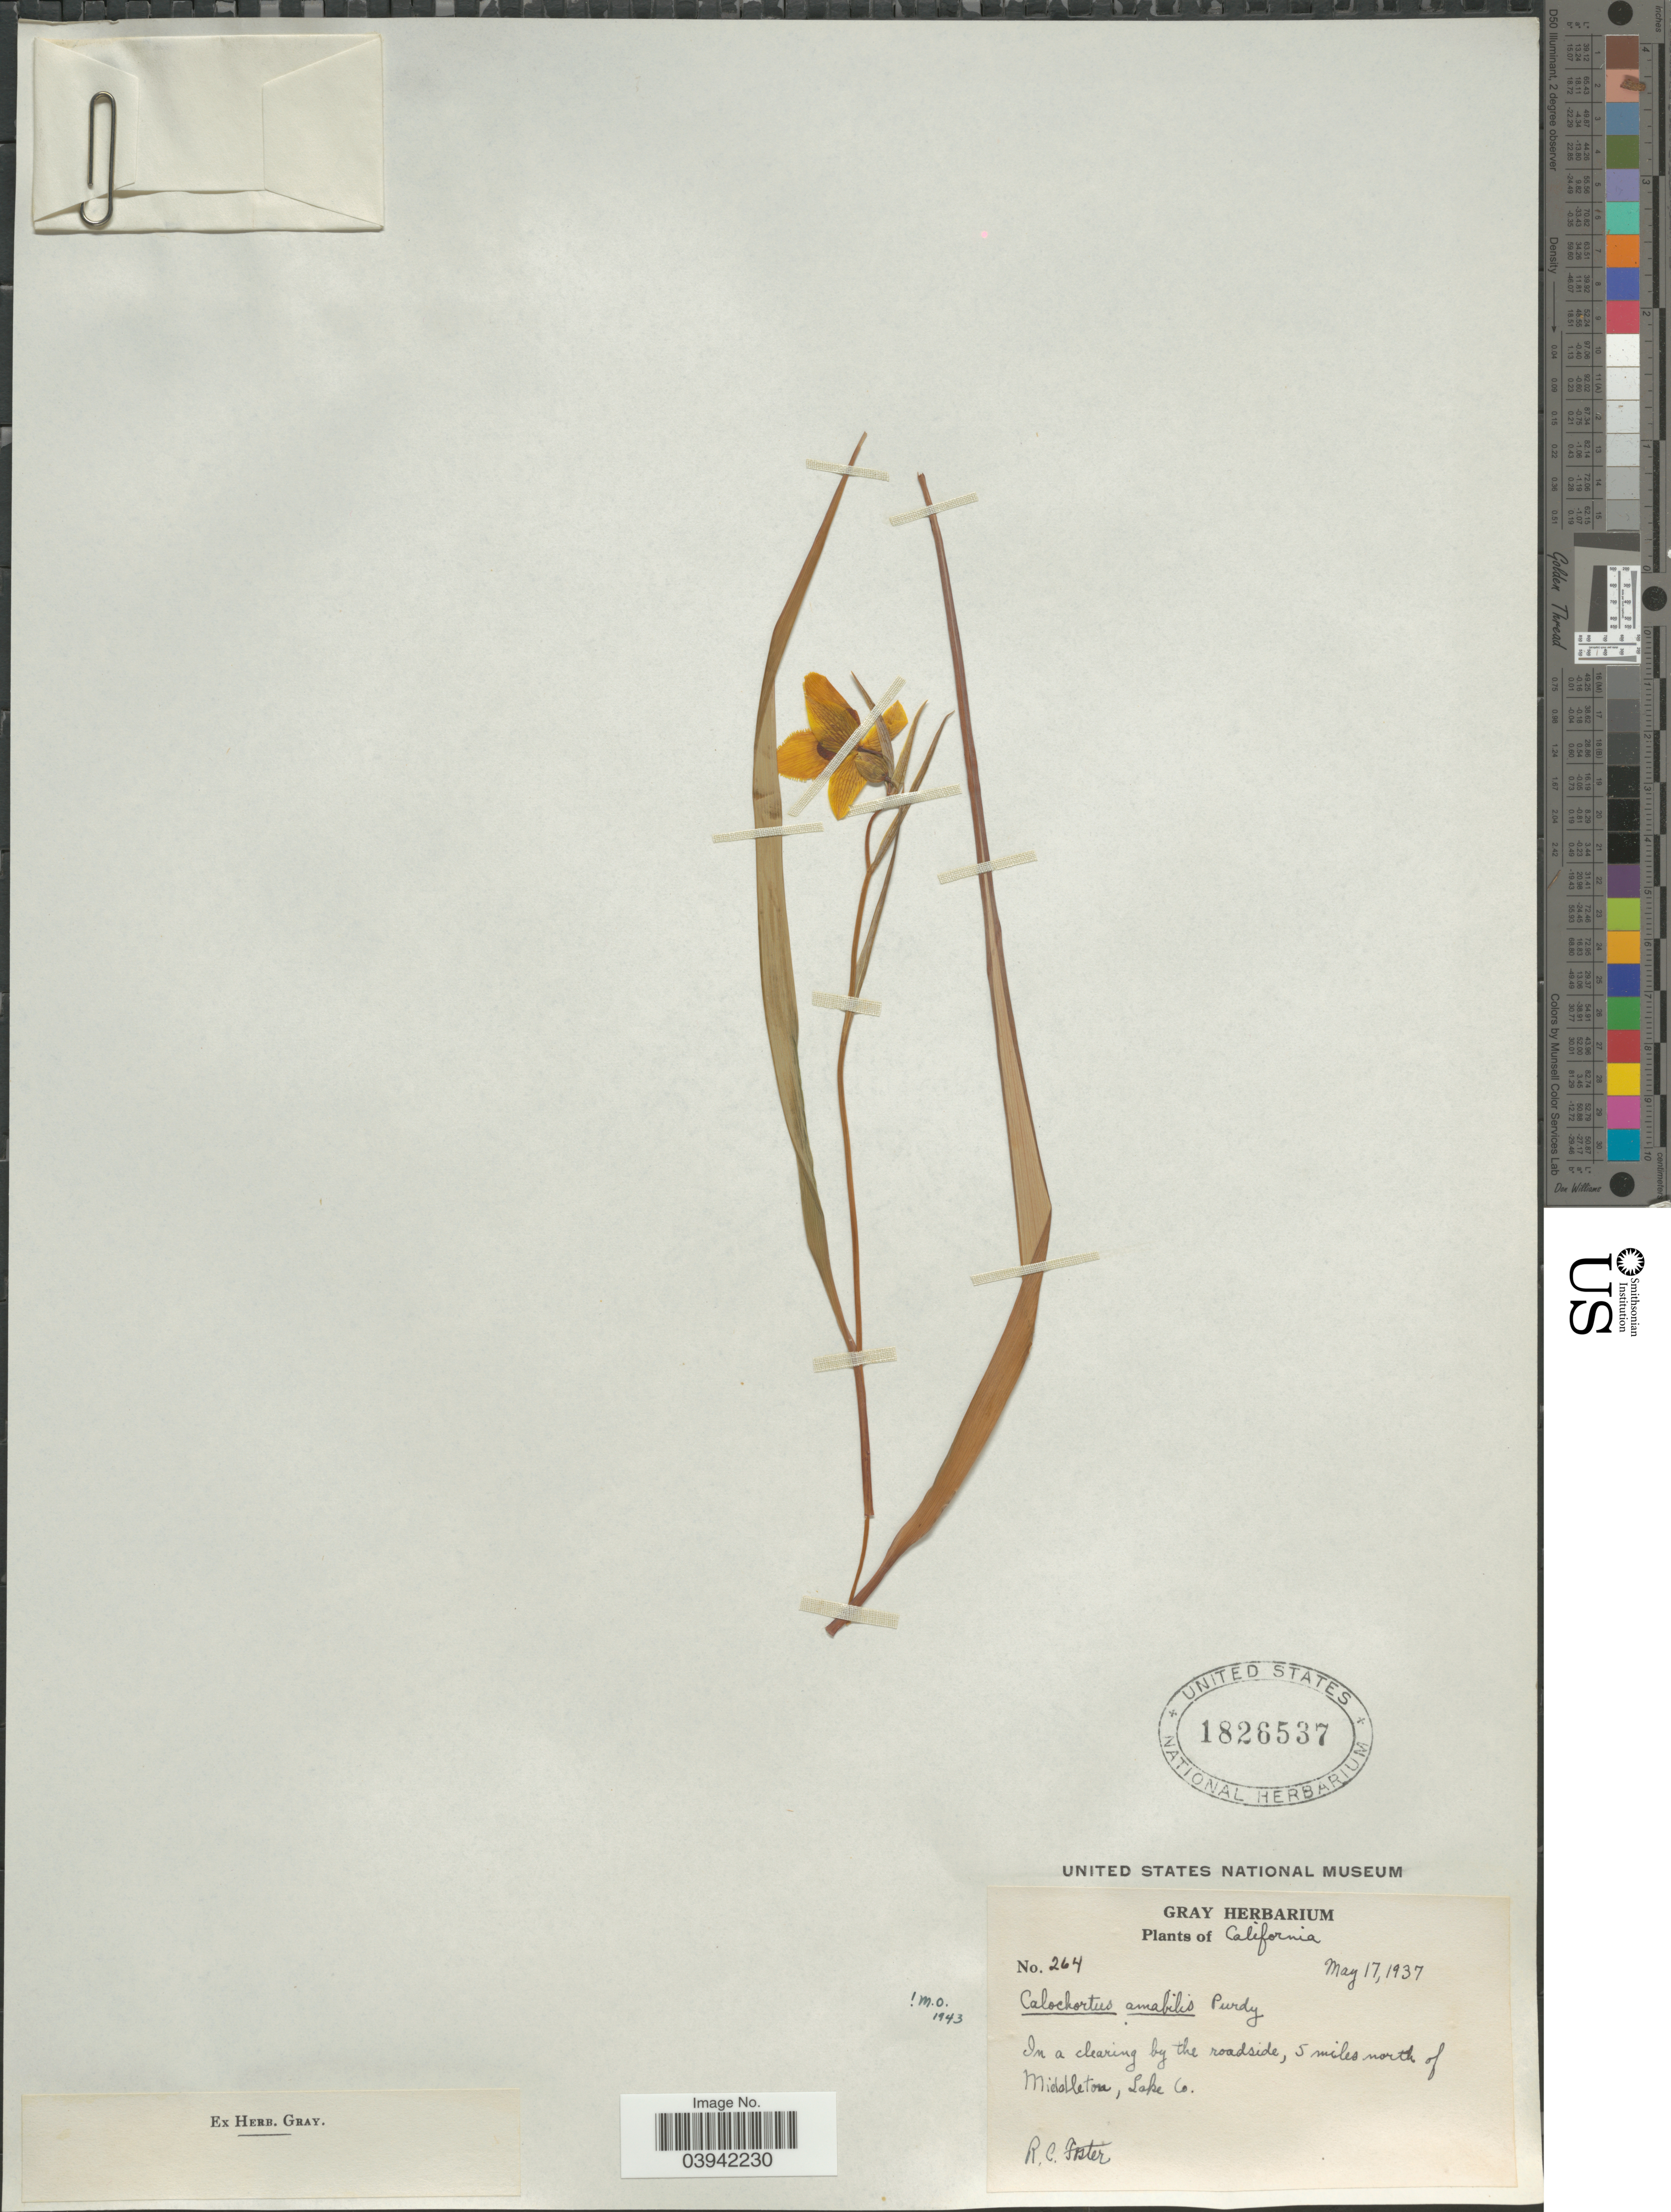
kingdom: Plantae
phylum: Tracheophyta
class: Liliopsida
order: Liliales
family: Liliaceae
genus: Calochortus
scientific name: Calochortus amabilis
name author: Purdy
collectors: R. C. Foster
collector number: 264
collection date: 1937-05-17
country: United States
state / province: California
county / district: Lake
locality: In a clearing by the roadside, 5 miles north of Middleton, Lake Co.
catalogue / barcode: US 1826537